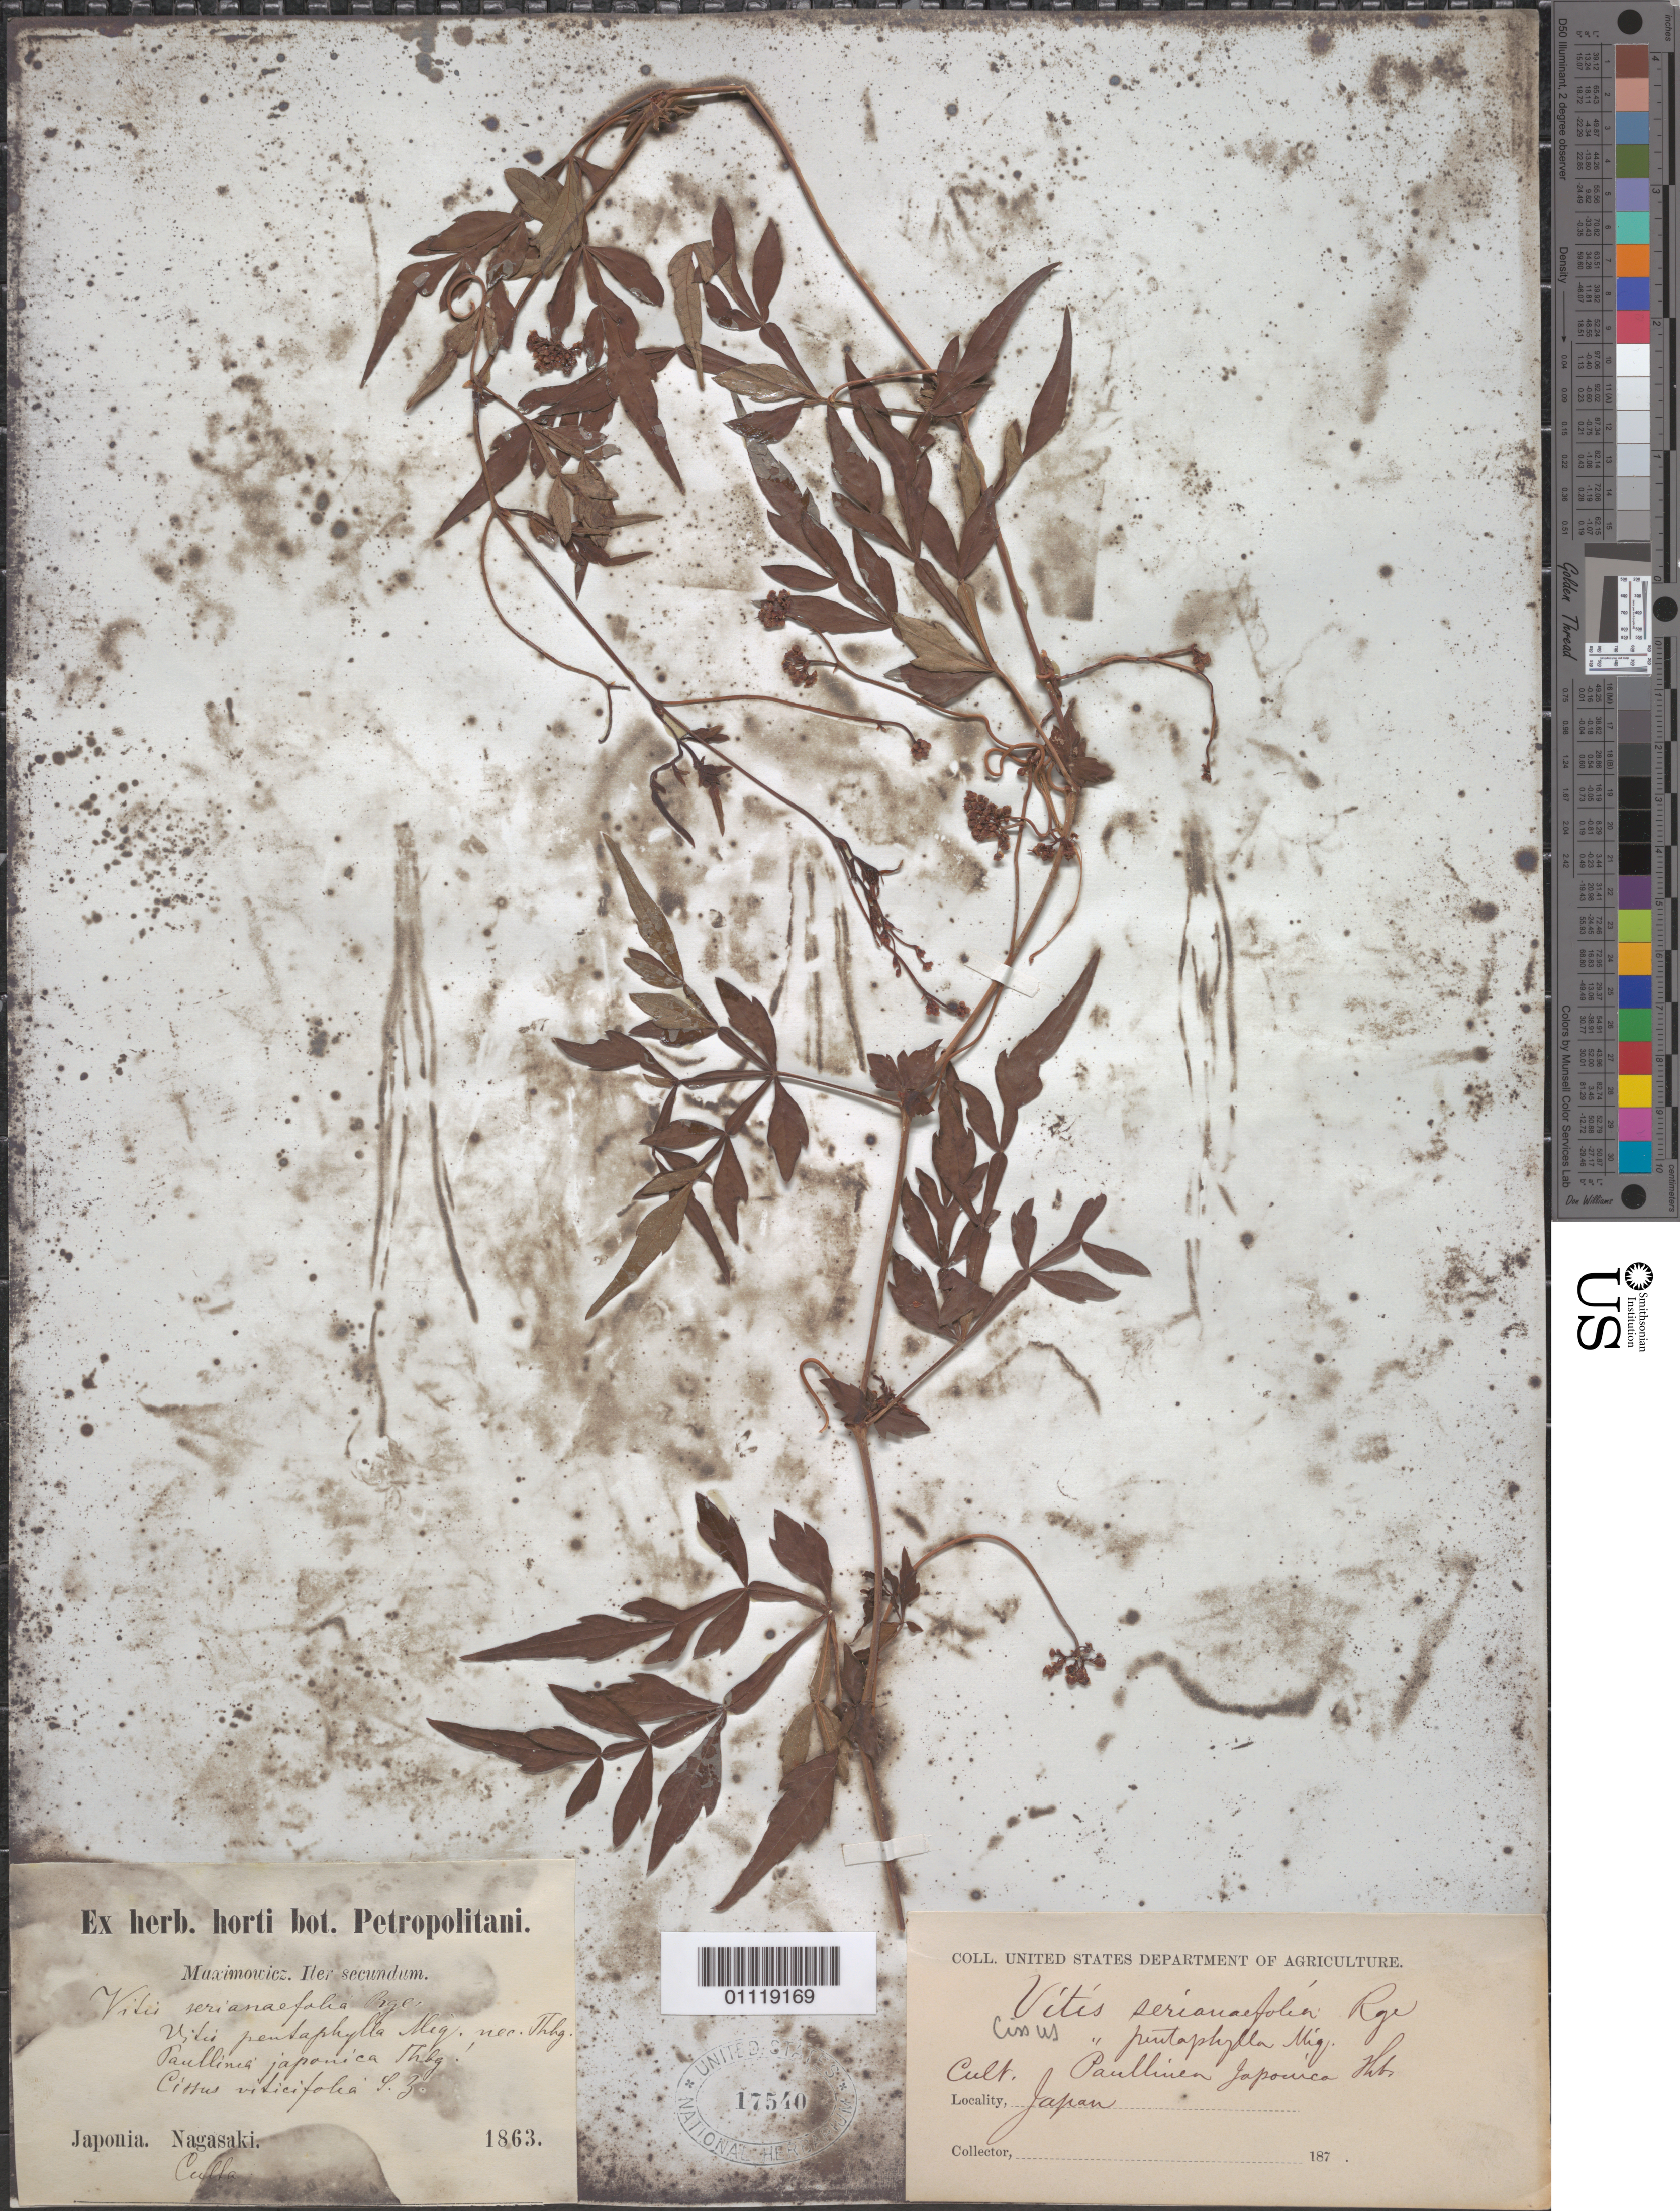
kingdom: Plantae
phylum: Tracheophyta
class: Magnoliopsida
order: Vitales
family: Vitaceae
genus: Ampelopsis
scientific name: Ampelopsis japonica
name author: (Thunb.) Makino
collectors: ex Herb. Horti Bot. Petropolitani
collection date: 1863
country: Japan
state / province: Nagasaki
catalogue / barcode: US 17540